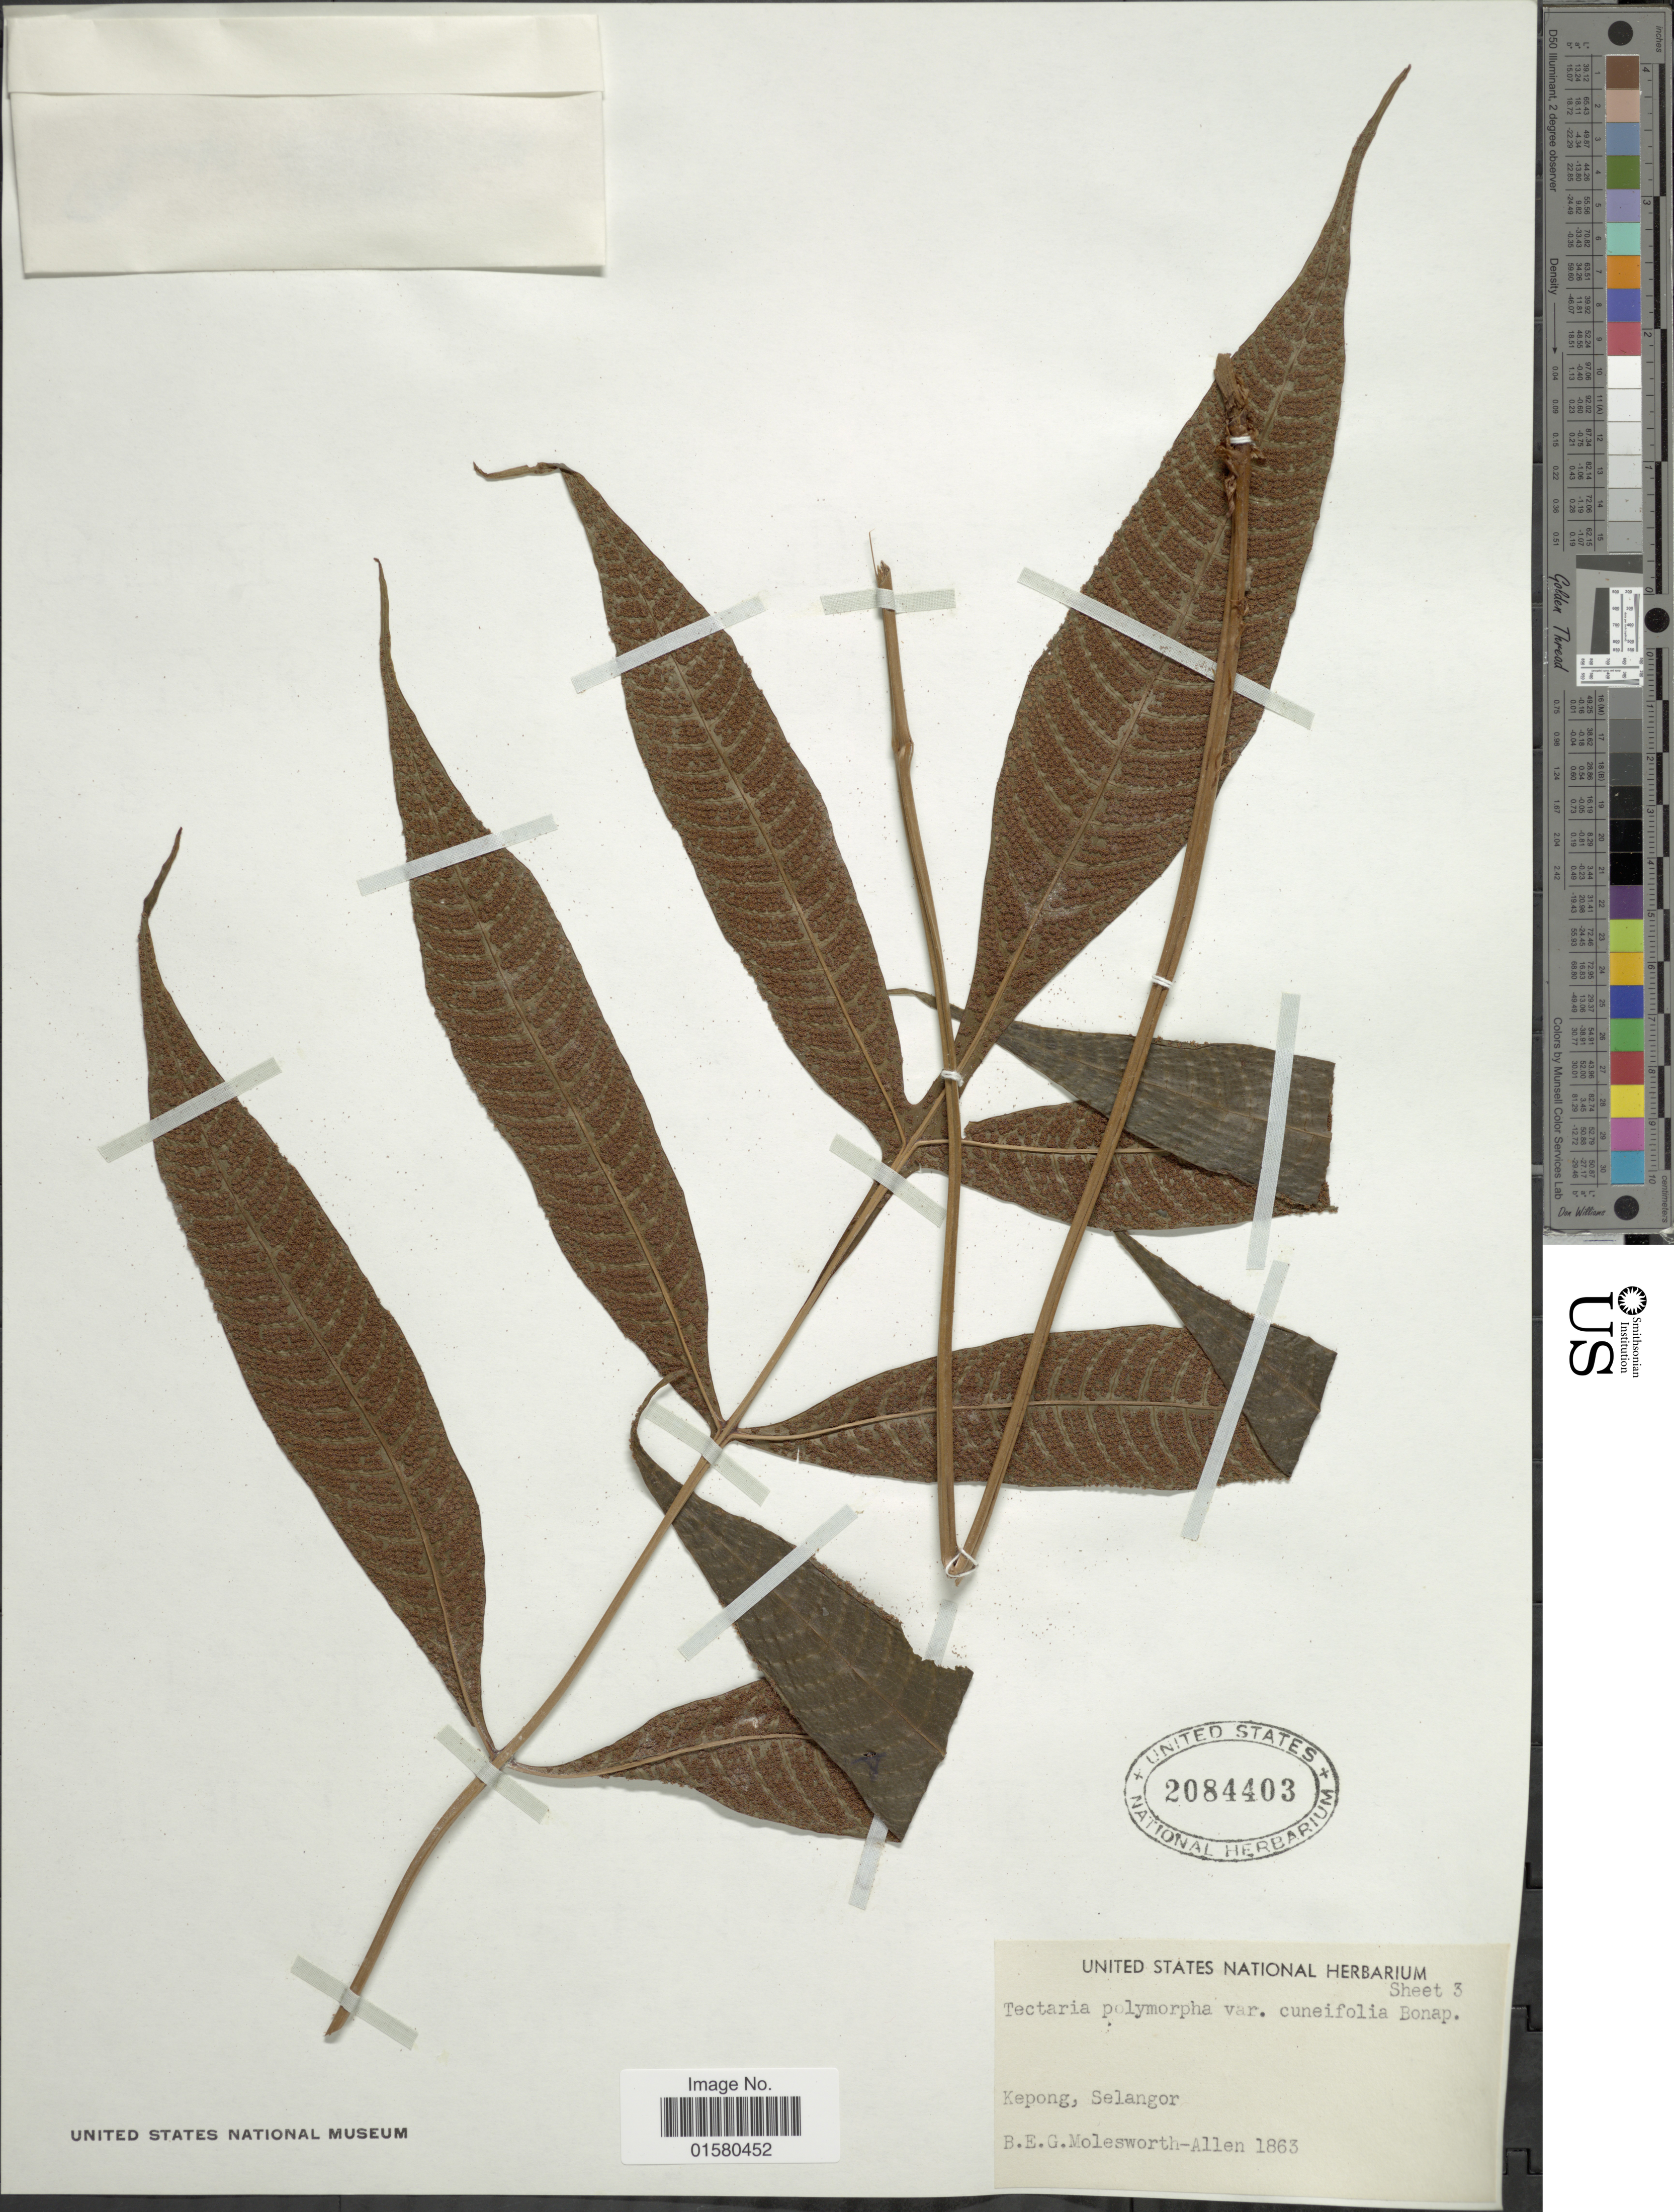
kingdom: Plantae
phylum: Tracheophyta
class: Polypodiopsida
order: Polypodiales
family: Tectariaceae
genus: Tectaria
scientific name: Tectaria polymorpha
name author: (Wall. ex Hook.) Copel.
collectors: B. E. G. Molesworth-Allen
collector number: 1863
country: Malaysia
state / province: Selangor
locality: Kepong, Selangor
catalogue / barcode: US 2084403